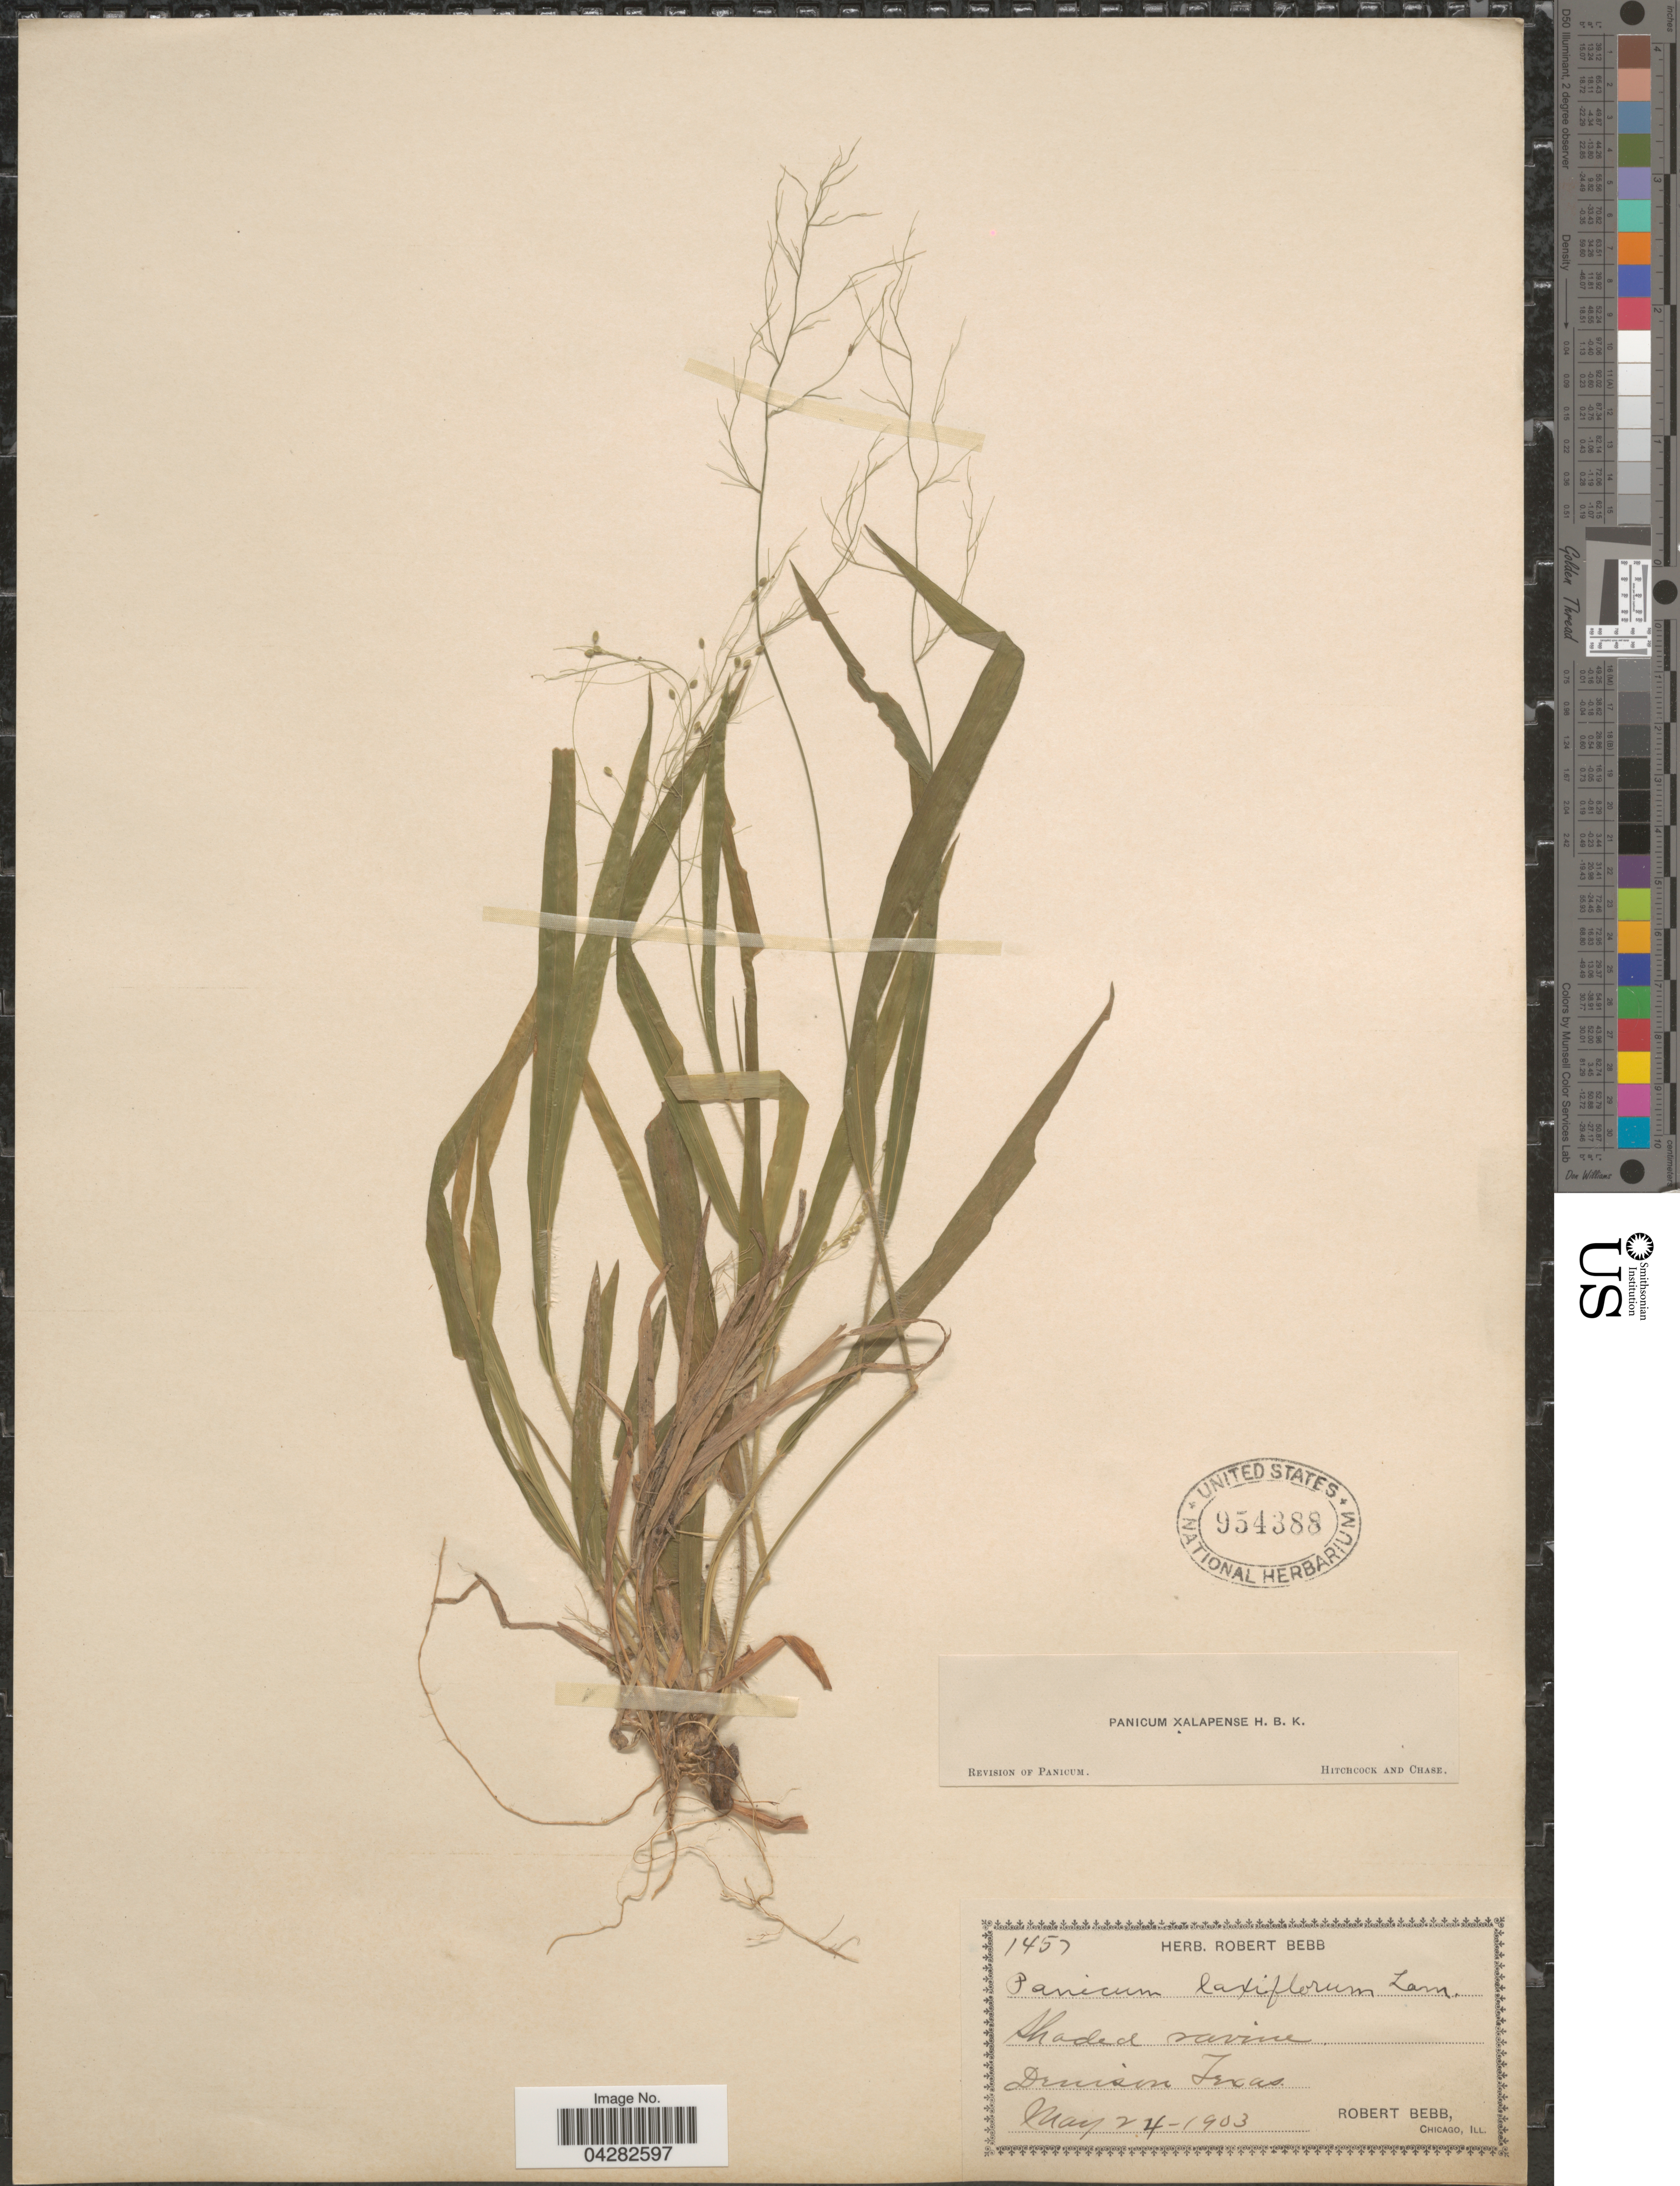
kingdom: Plantae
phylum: Tracheophyta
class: Liliopsida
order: Poales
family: Poaceae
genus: Dichanthelium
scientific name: Dichanthelium laxiflorum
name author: (Lam.) Gould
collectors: R. Bebb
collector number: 1457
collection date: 1903-05-24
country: United States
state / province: Texas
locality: Denison.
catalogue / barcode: US 954388